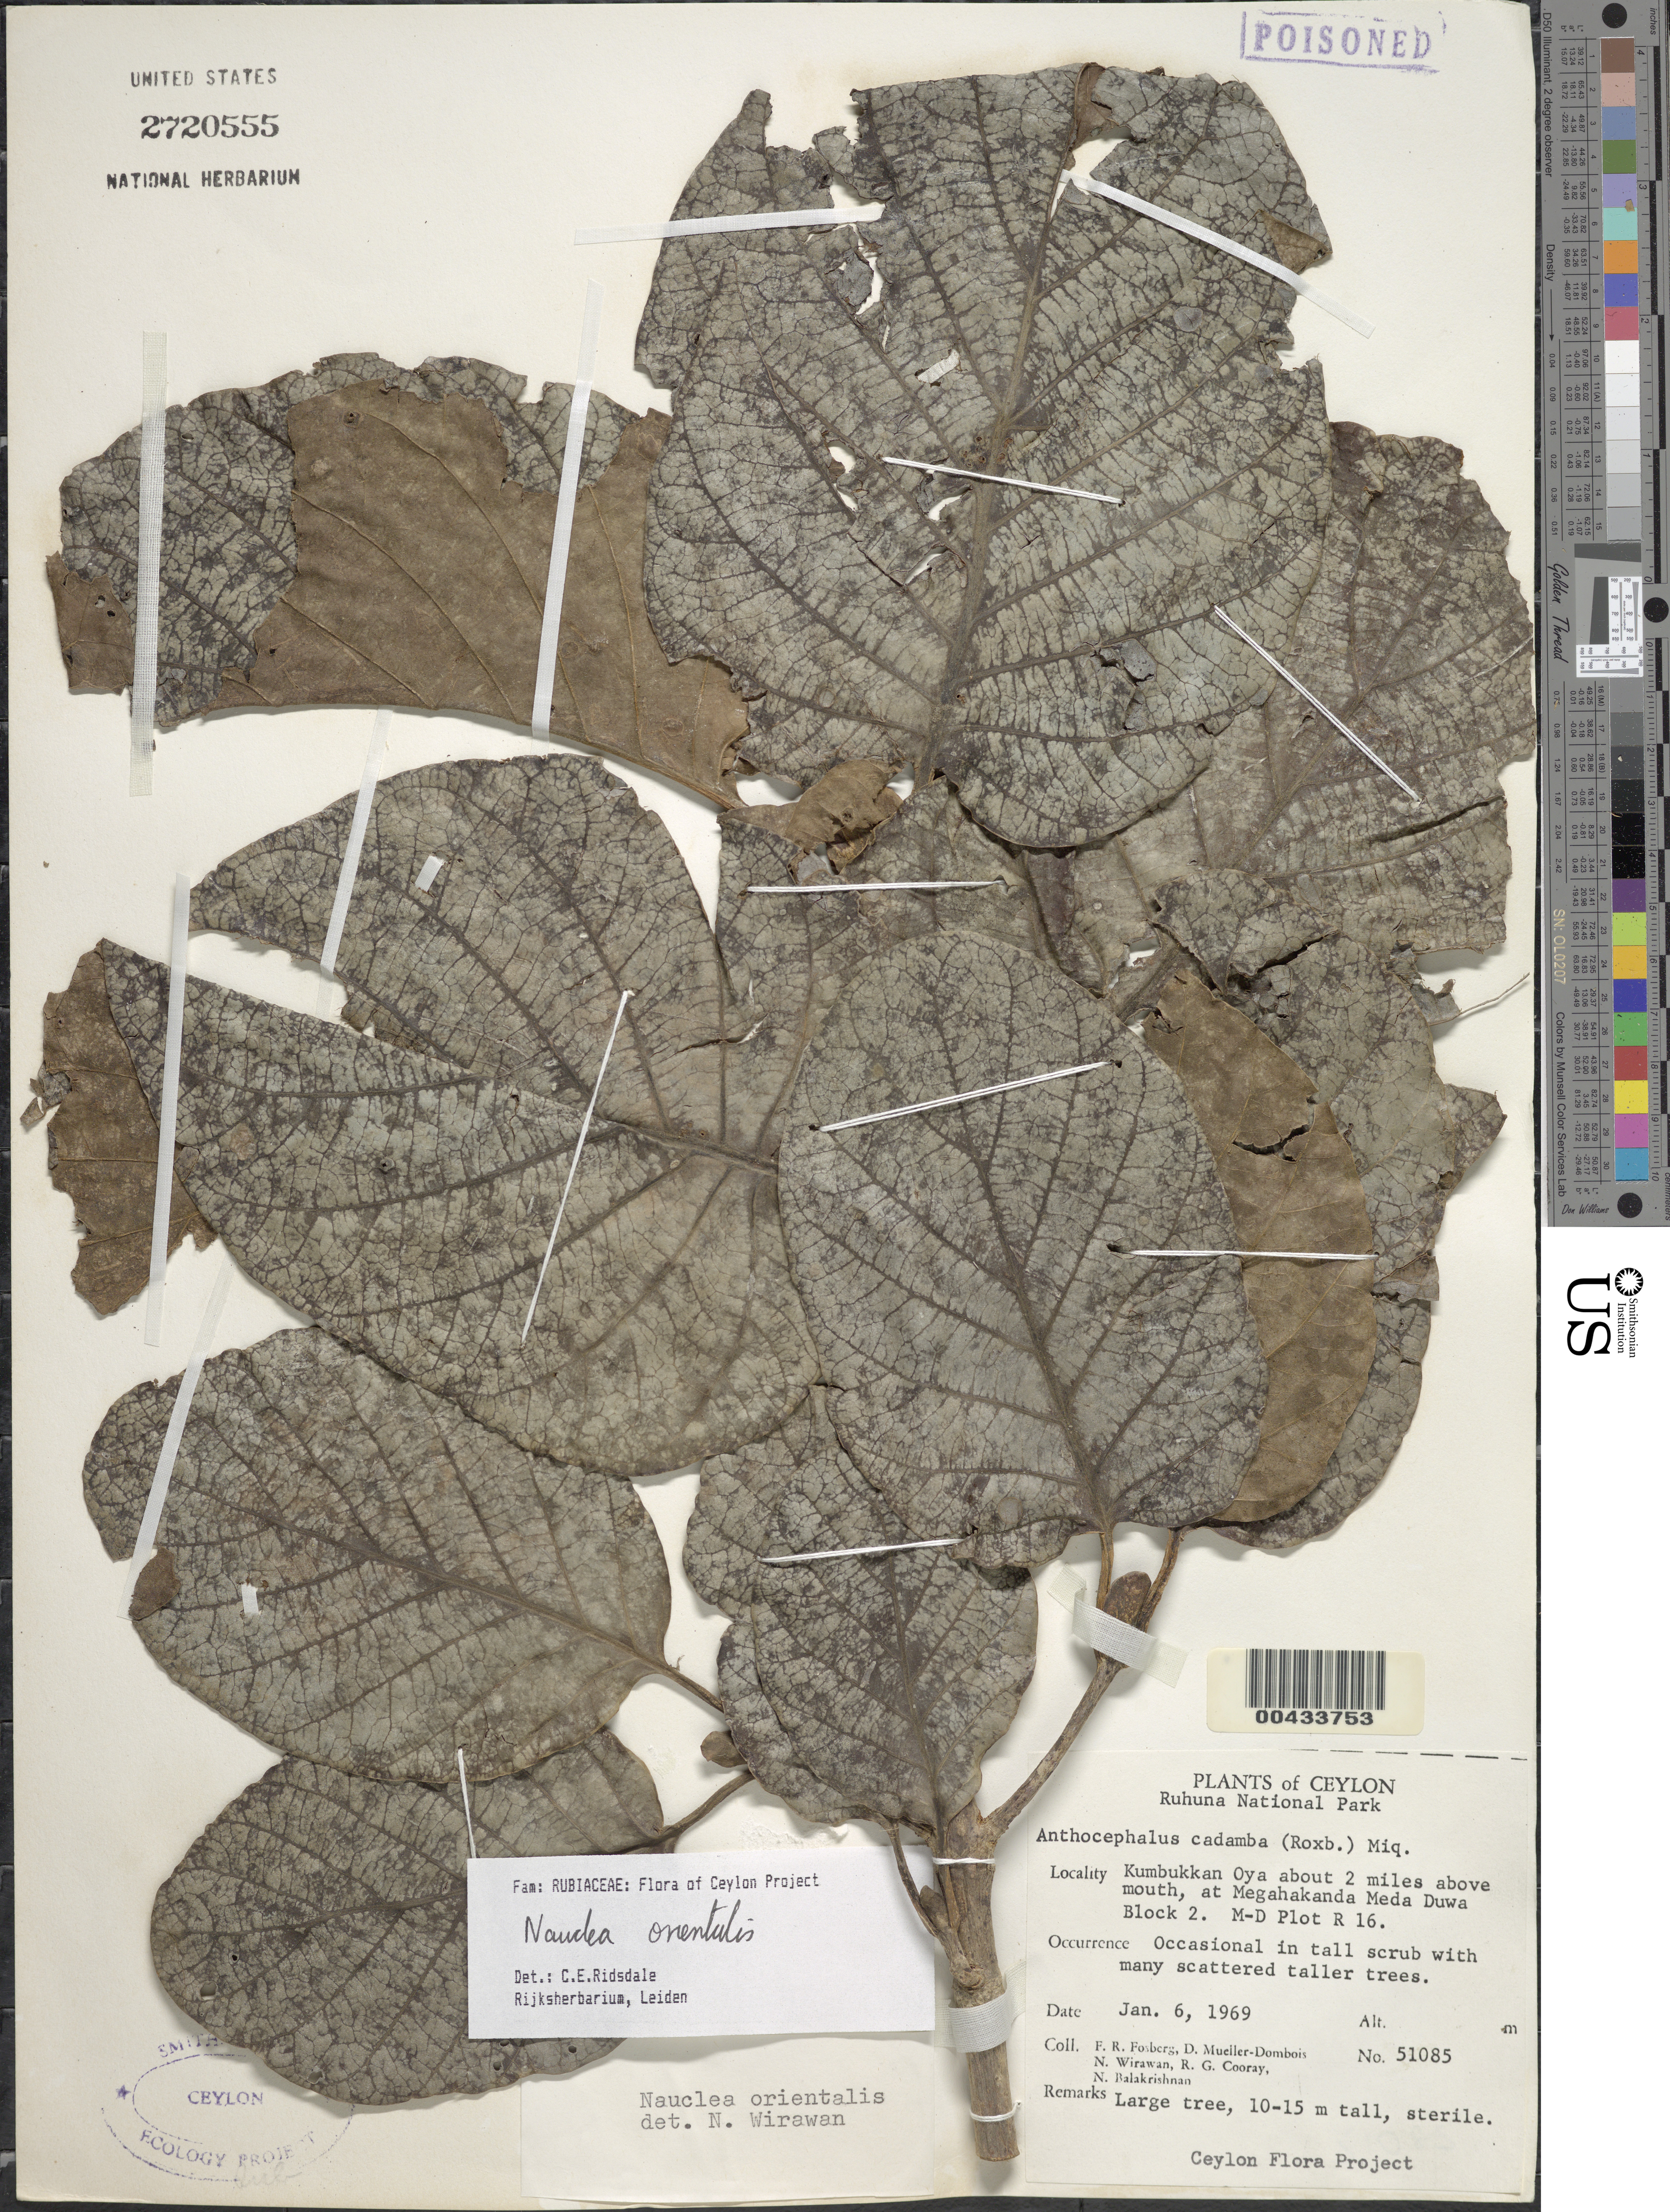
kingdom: Plantae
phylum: Tracheophyta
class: Magnoliopsida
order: Gentianales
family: Rubiaceae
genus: Nauclea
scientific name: Nauclea orientalis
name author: (L.) L.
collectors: F. R. Fosberg, D. Mueller-Dombois & N. Wirawan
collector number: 51085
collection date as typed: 06 Jan 1969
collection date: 1969-01-06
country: Sri Lanka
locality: Kumbukkan Oya about 2 mi above mouth, at Megahakanda Meda Duwa Block 2, M-D Plot R 16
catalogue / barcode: US 2720555